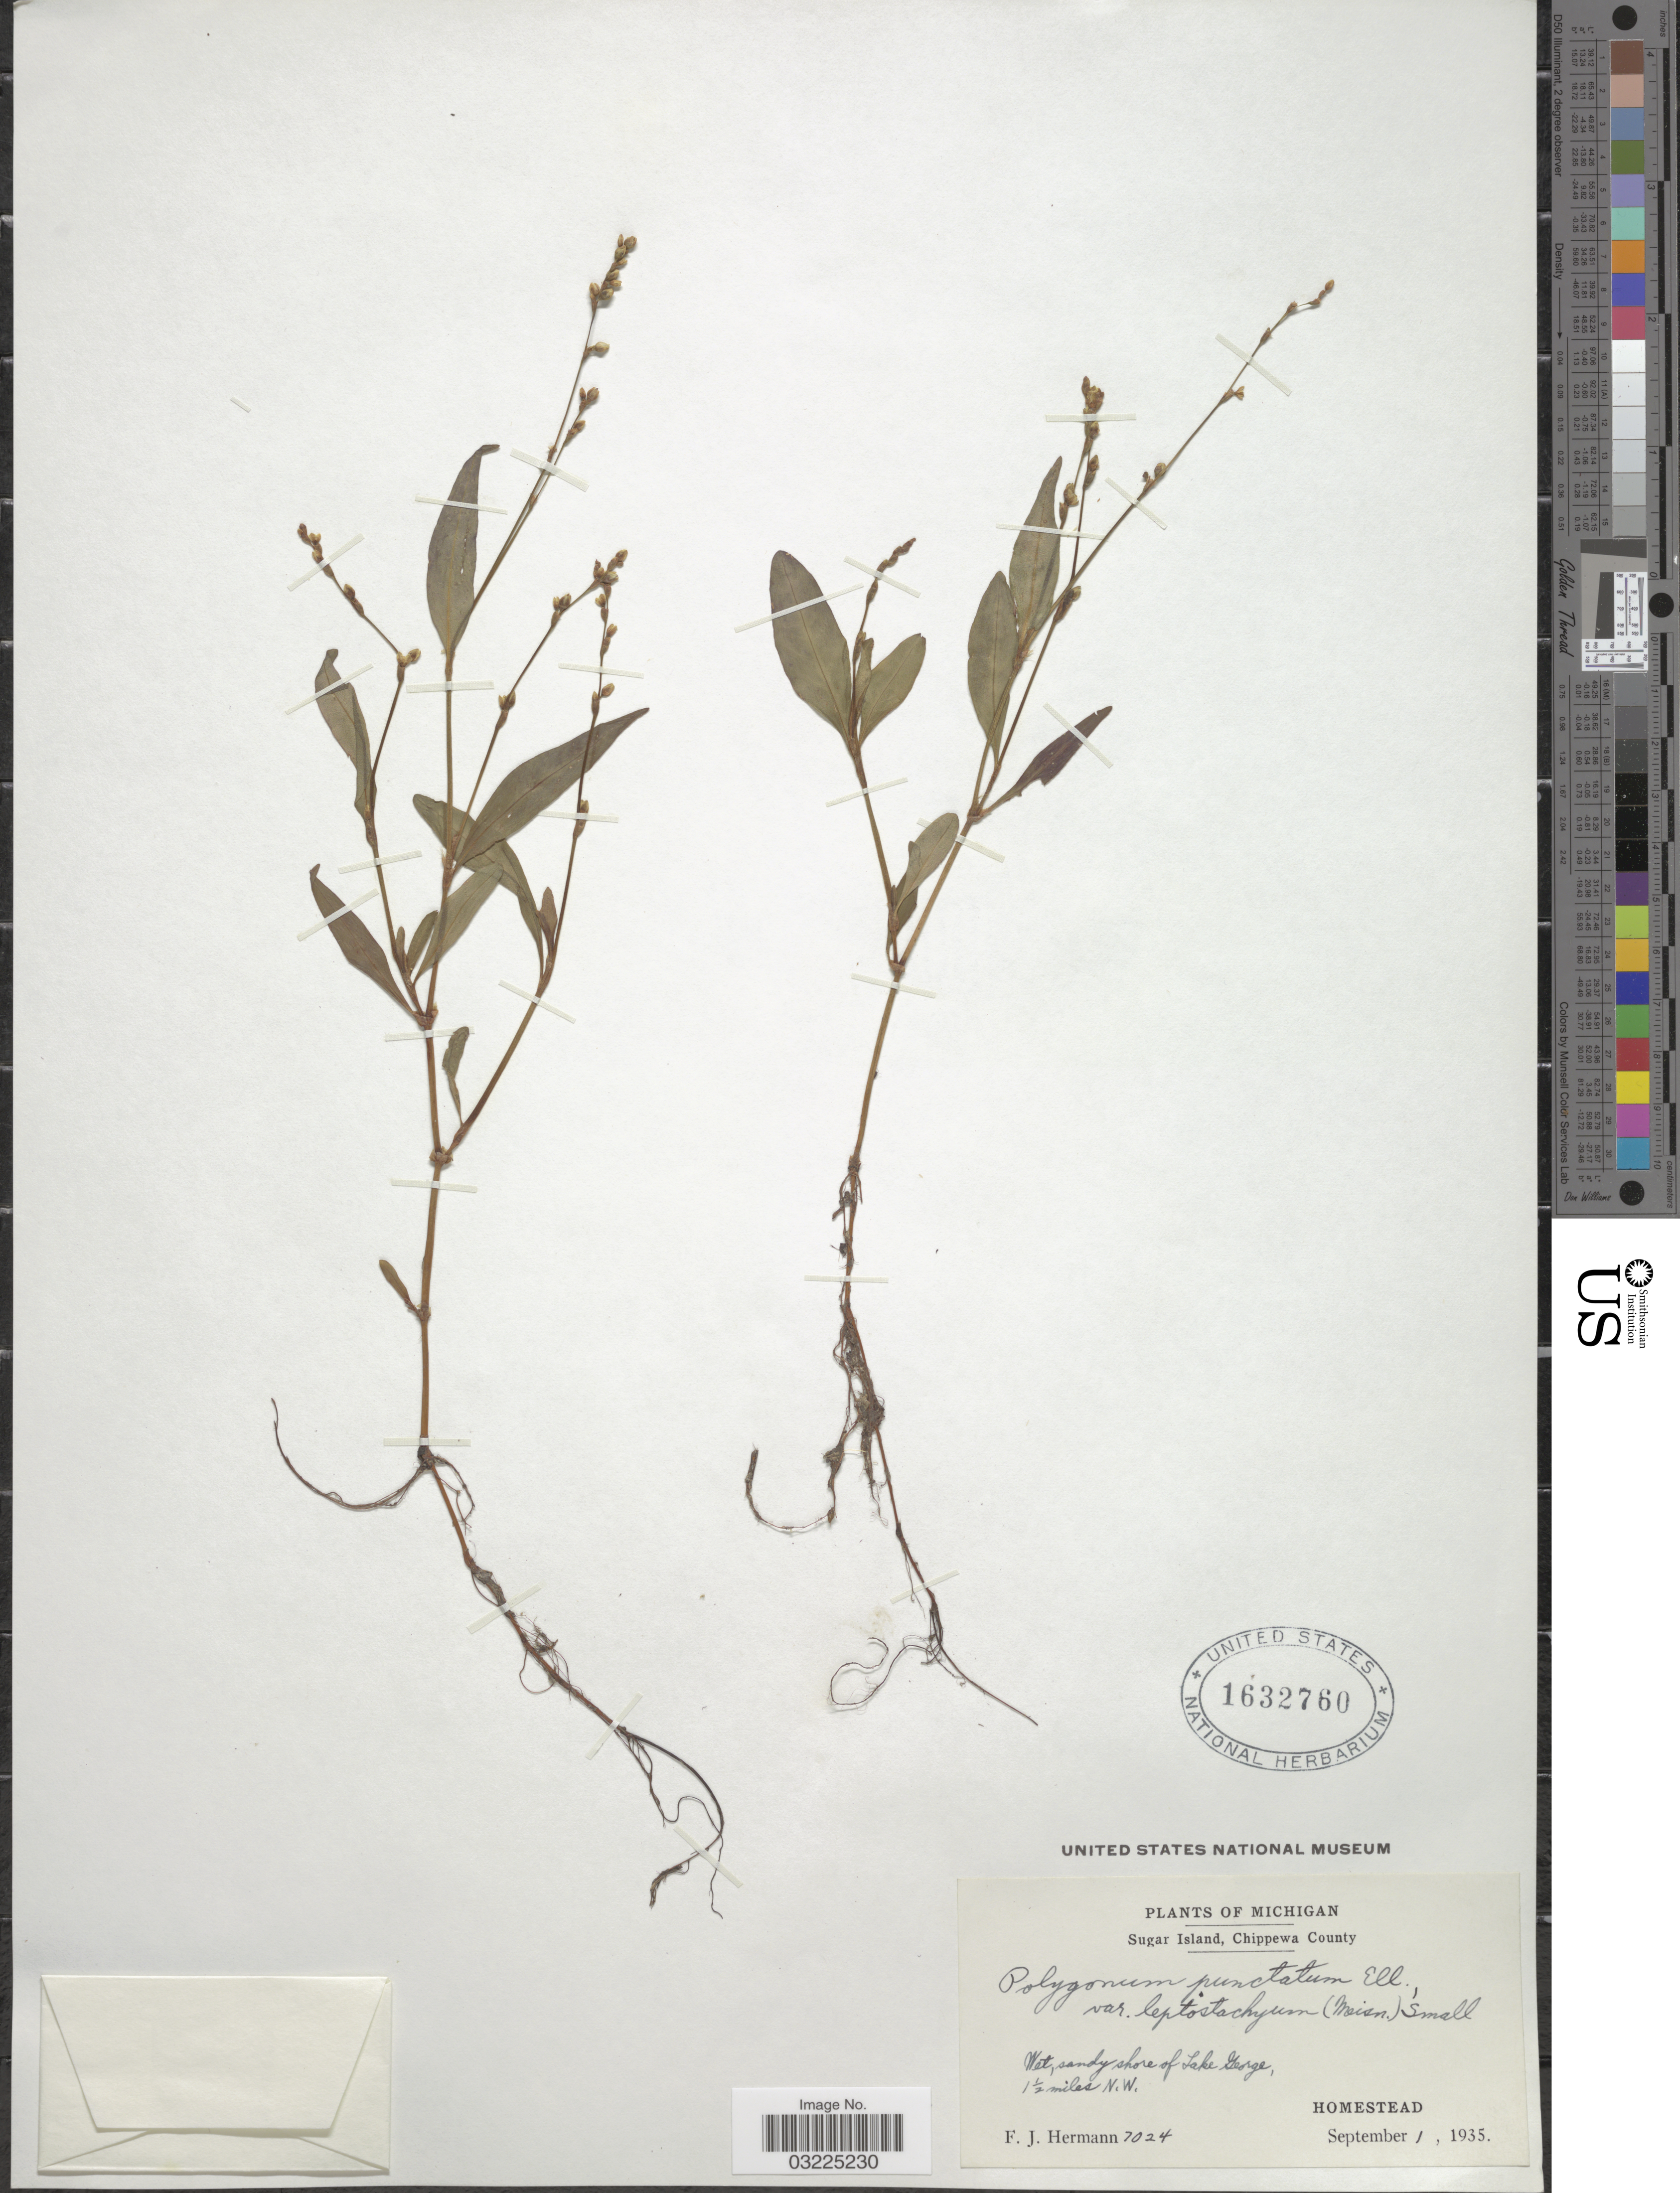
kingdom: Plantae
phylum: Tracheophyta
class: Magnoliopsida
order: Caryophyllales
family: Polygonaceae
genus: Persicaria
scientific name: Persicaria punctata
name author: (Elliott) Small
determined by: Atha, D. E.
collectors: F. J. Hermann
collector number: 7024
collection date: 1935-09-01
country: United States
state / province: Michigan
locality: Sugar Island, Chippewa County. Shore of Lake George, 1½ miles N. W. Homestead.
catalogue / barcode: US 1632760